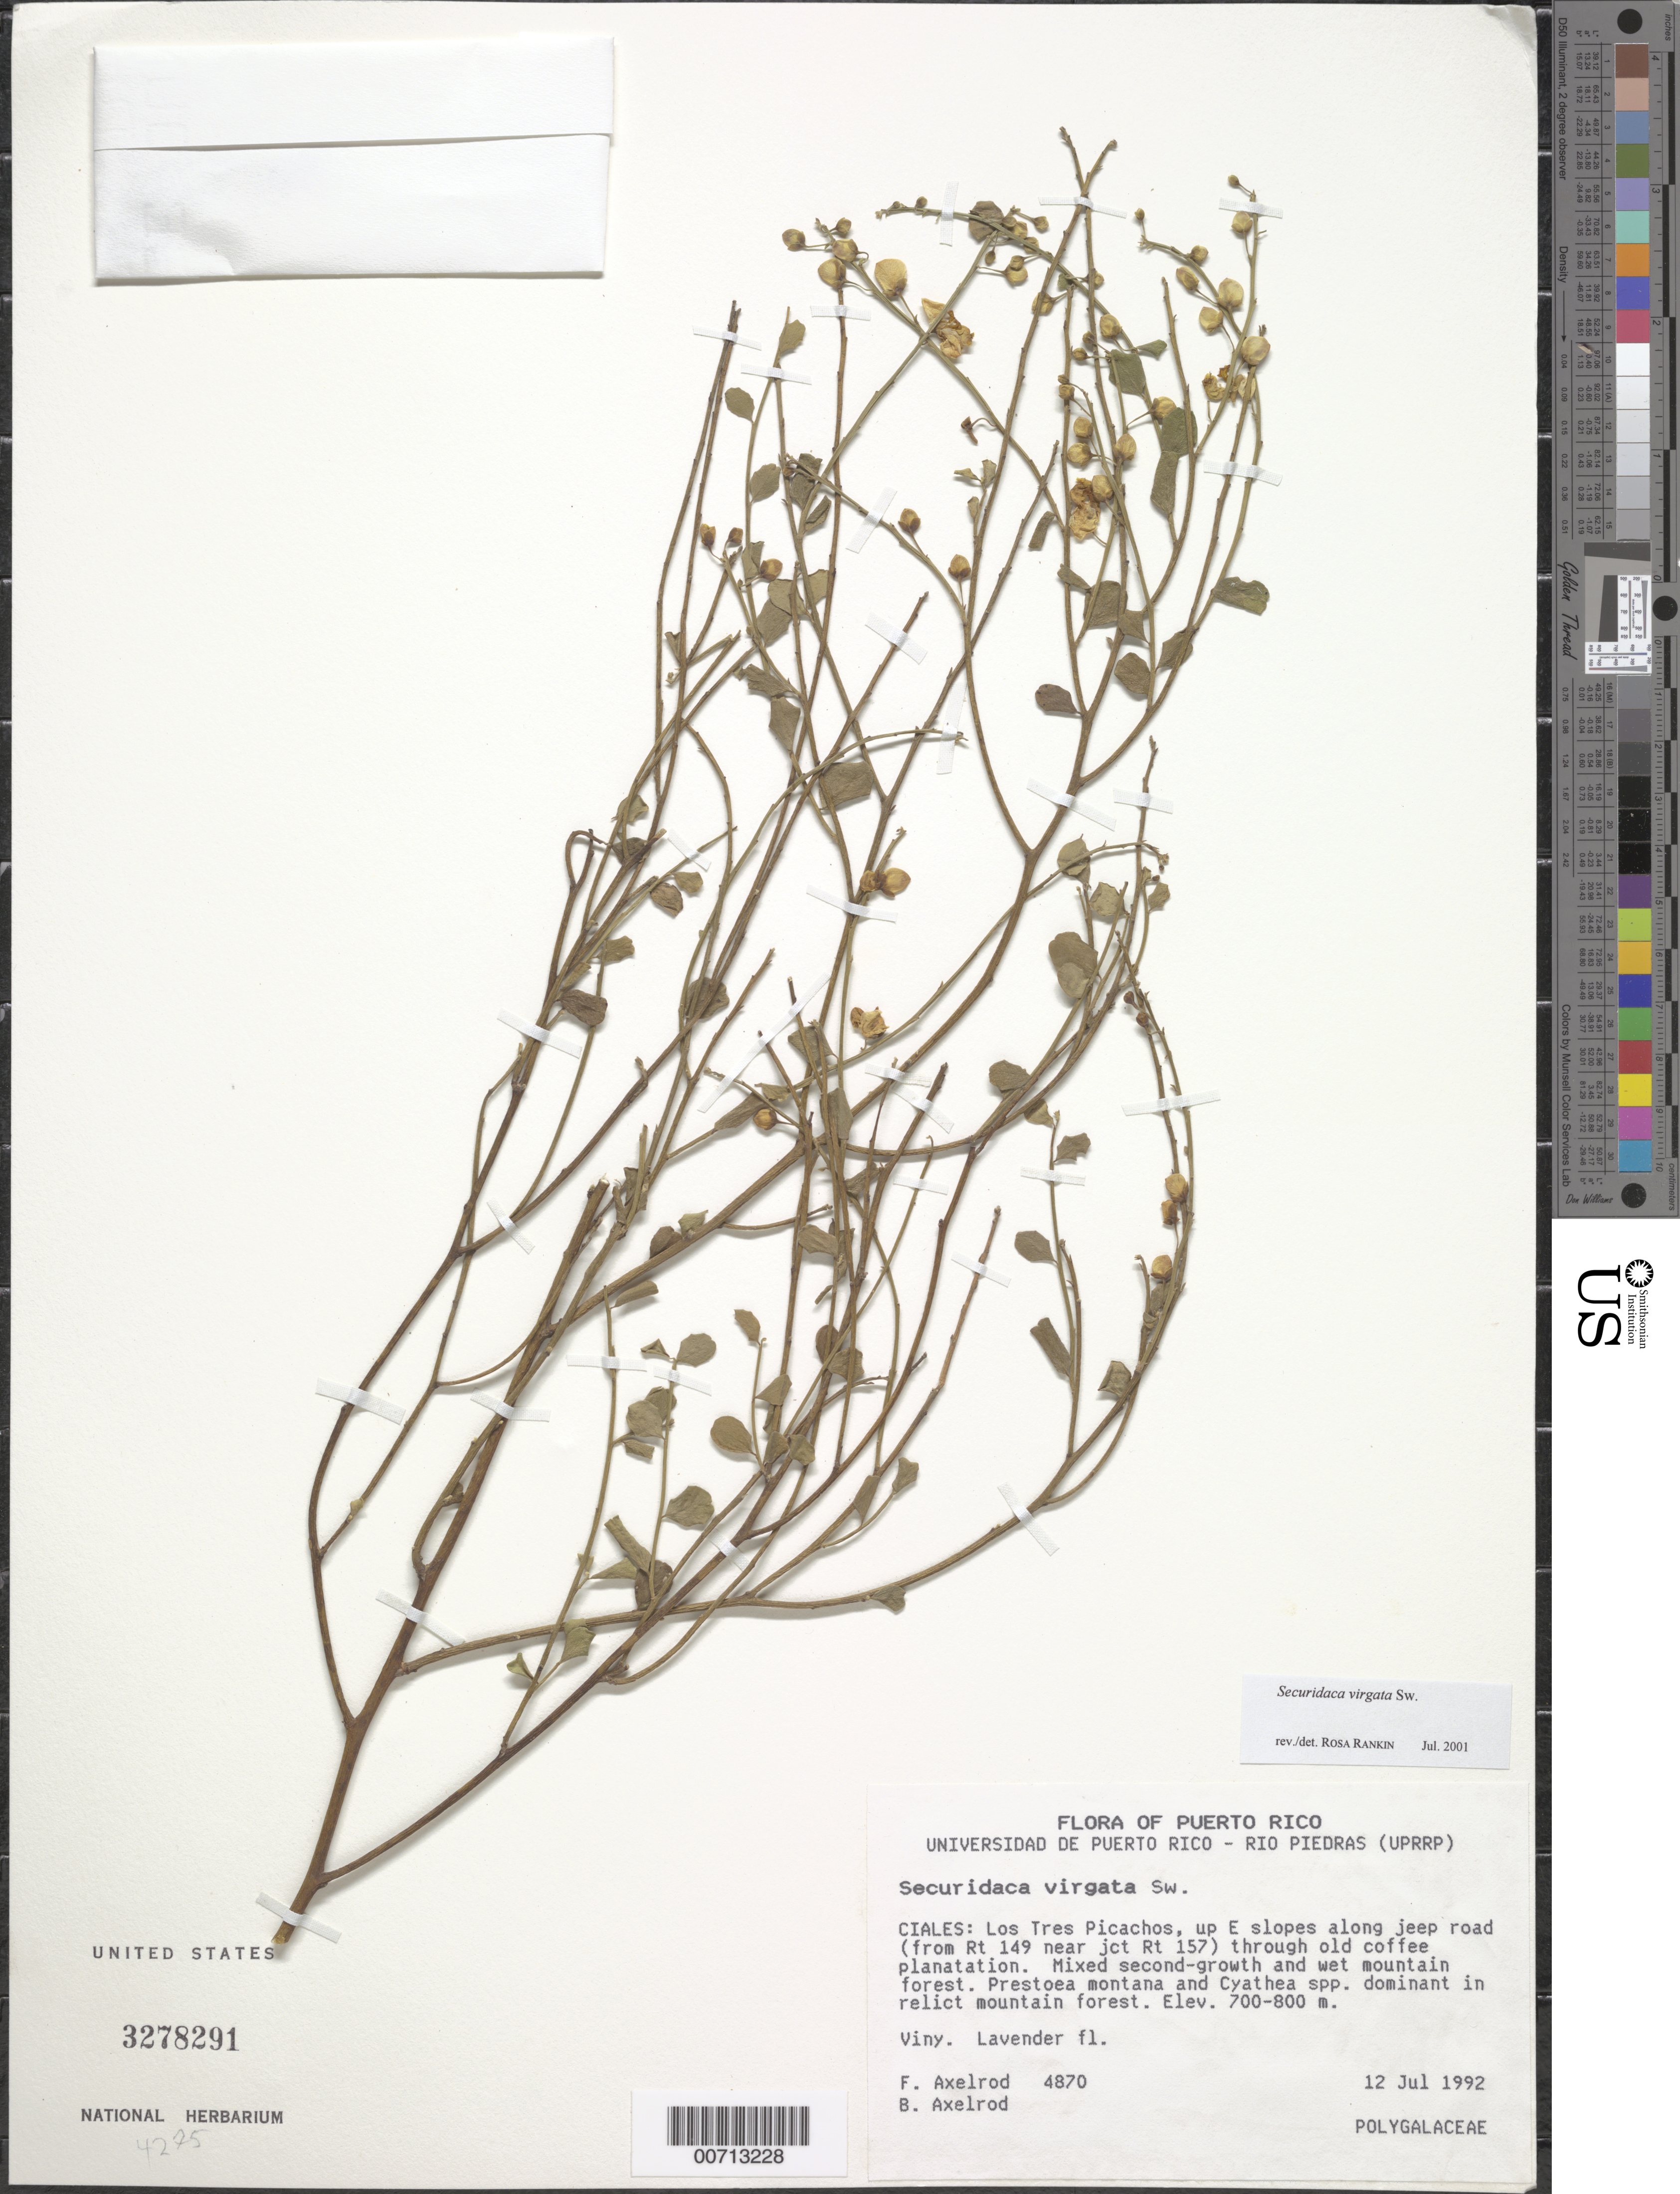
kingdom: Plantae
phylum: Tracheophyta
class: Magnoliopsida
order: Fabales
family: Polygalaceae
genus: Securidaca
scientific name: Securidaca virgata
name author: Sw.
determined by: Rankin Rodriguez, Rosa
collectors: F. S. Axelrod & B. Axelrod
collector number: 4870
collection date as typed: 12 Jul 1992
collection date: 1992-07-12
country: Puerto Rico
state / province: Ciales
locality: Ciales: Los Tres Picachos, up E slopes along jeep road (from Rt 149 near jct Rt 157) through old coffee plantation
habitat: Mixed second-growth and wet mountain forest; Prestoea montana and Cyathea sp. Dominant in relict mountain forest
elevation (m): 700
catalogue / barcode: US 3278291